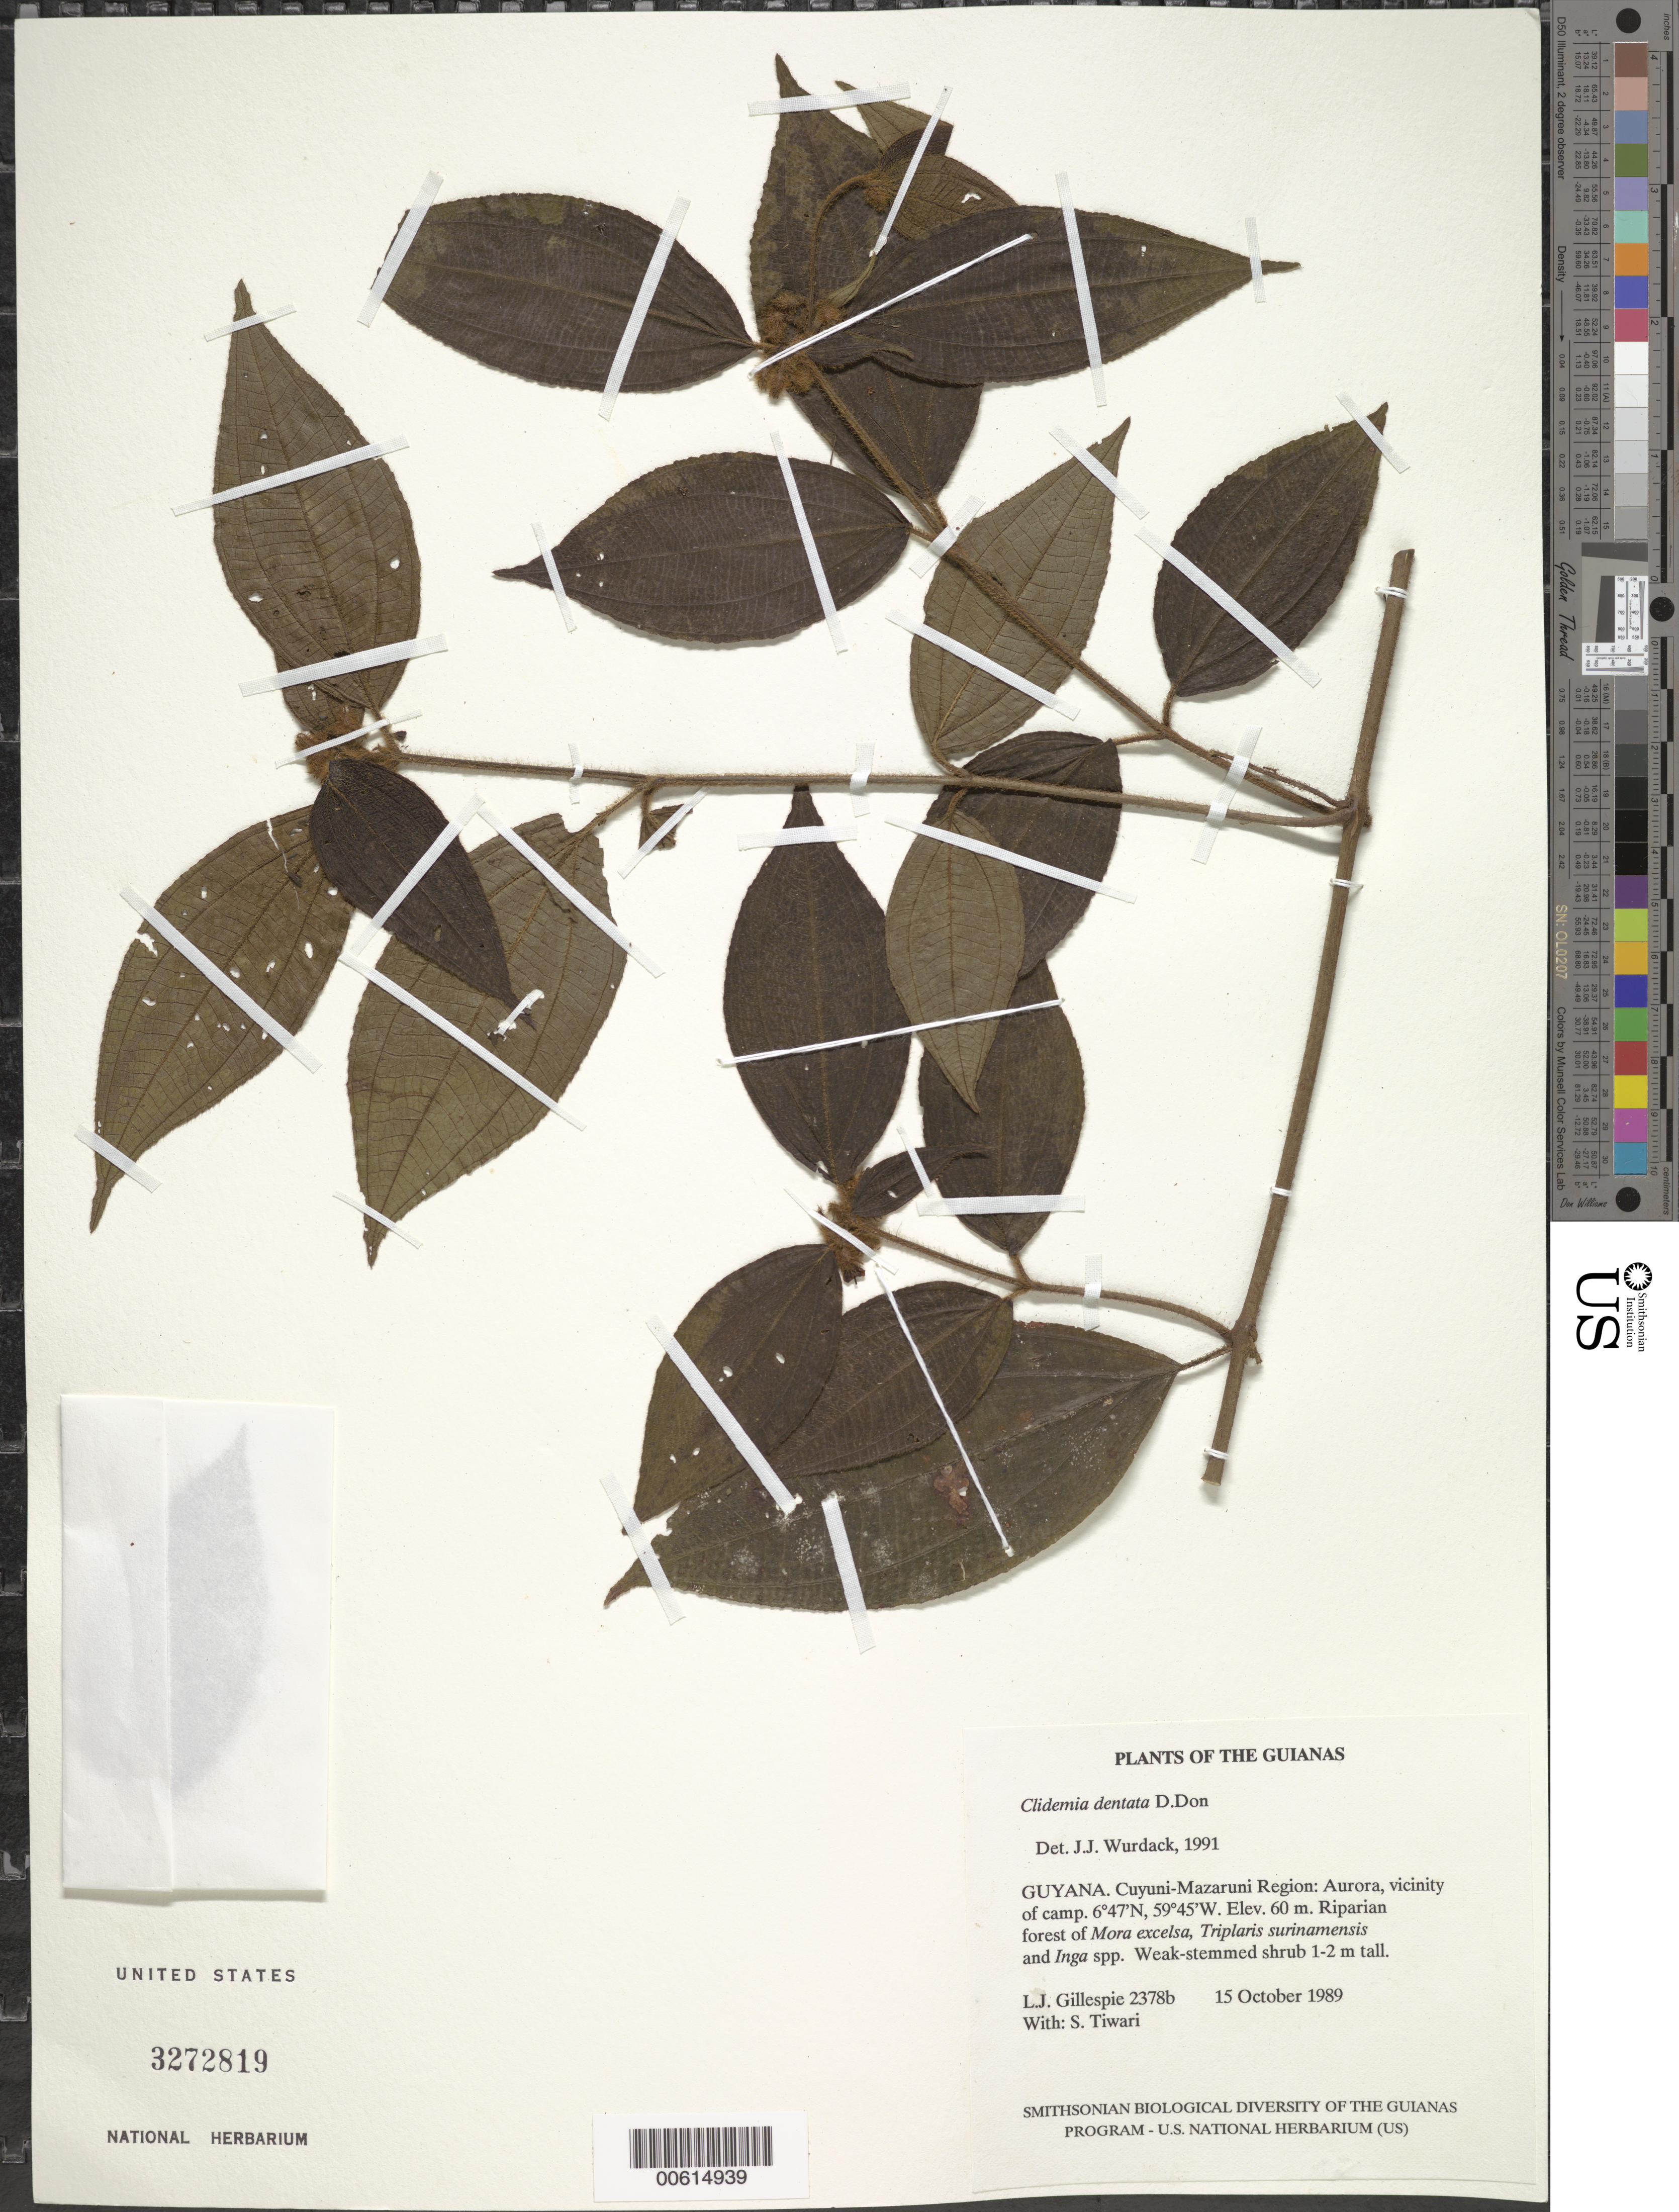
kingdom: Plantae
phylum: Tracheophyta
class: Magnoliopsida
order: Myrtales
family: Melastomataceae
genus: Clidemia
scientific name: Clidemia dentata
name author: D. Don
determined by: Wurdack, John J., (US), US (UNITED STATES)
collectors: L. J. Gillespie & S. Tiwari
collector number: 2378 b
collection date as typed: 15 October 1989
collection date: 1989-10-15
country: Guyana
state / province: Cuyuni-Mazaruni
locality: Aurora, vicinity of camp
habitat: Riparian forest of Mora excelsa, Triplaris surinamensis. Also Inga spp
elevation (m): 60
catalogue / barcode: US 3272819